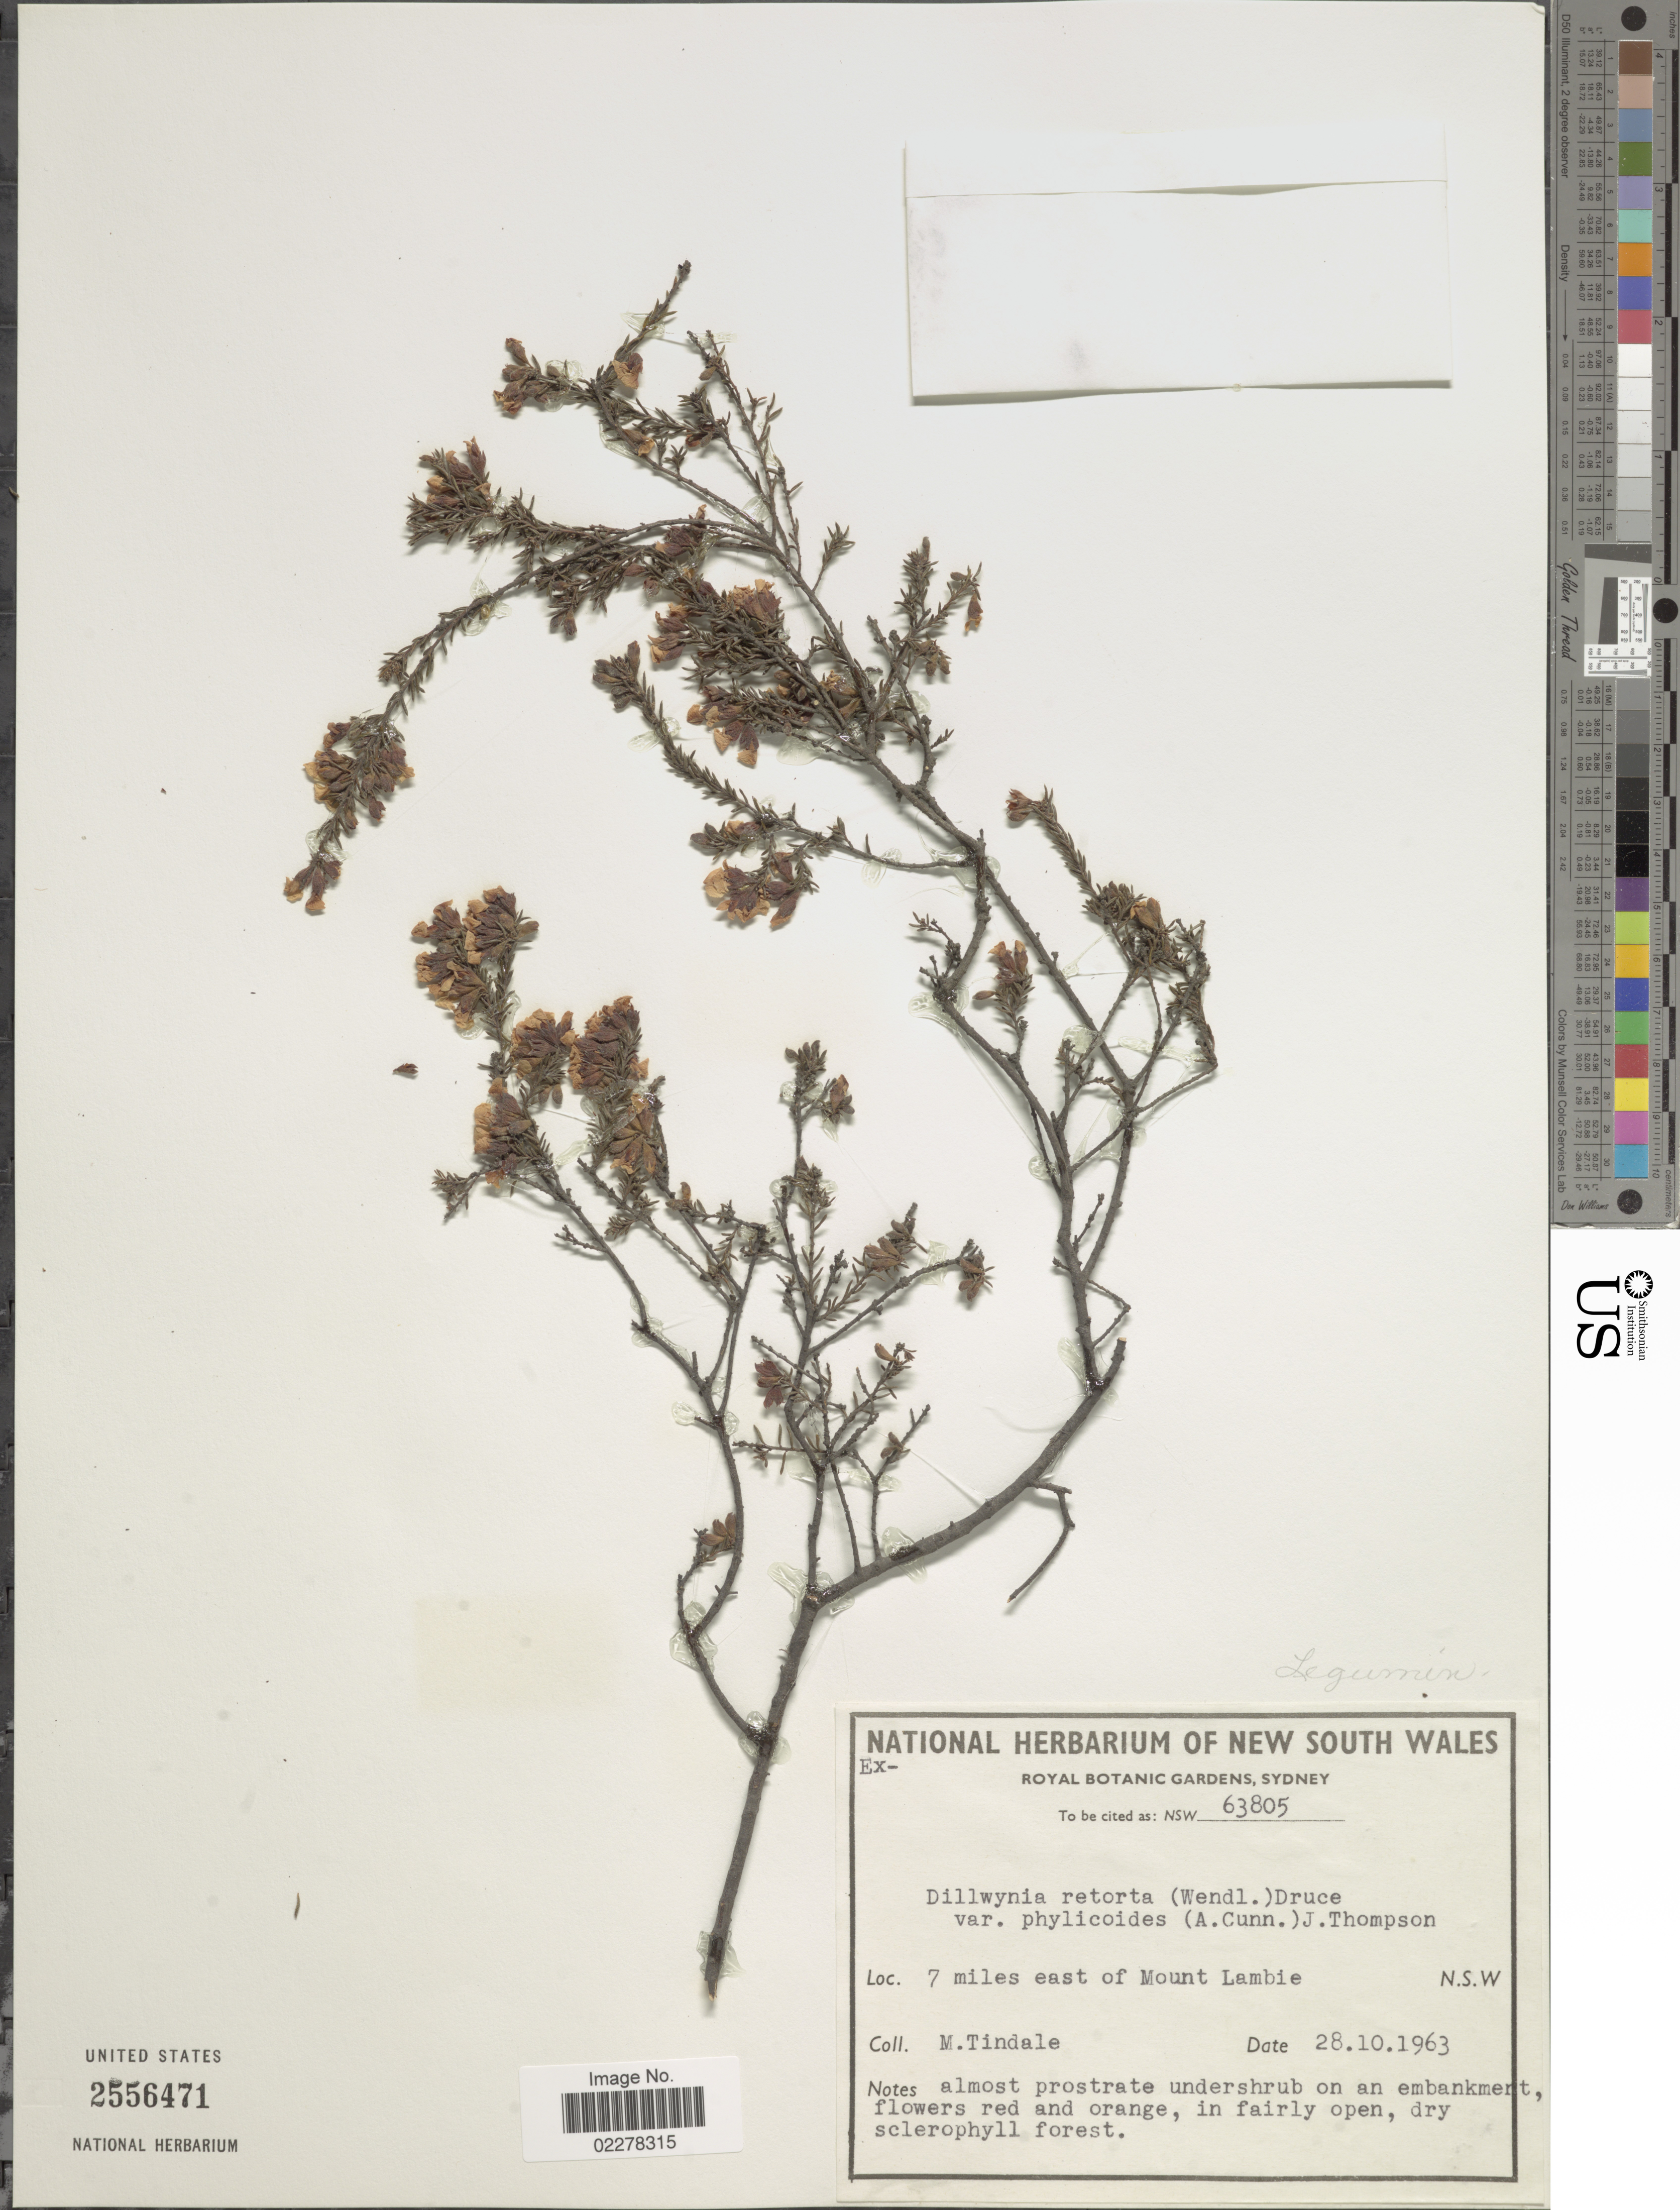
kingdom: Plantae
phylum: Tracheophyta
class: Magnoliopsida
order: Fabales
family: Fabaceae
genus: Dillwynia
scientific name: Dillwynia retorta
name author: Druce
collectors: M. D. Tindale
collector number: NSW63805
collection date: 1963-10-28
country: Australia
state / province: New South Wales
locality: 7 miles east of Mount Lambie. N.S.W.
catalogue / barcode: US 2556471